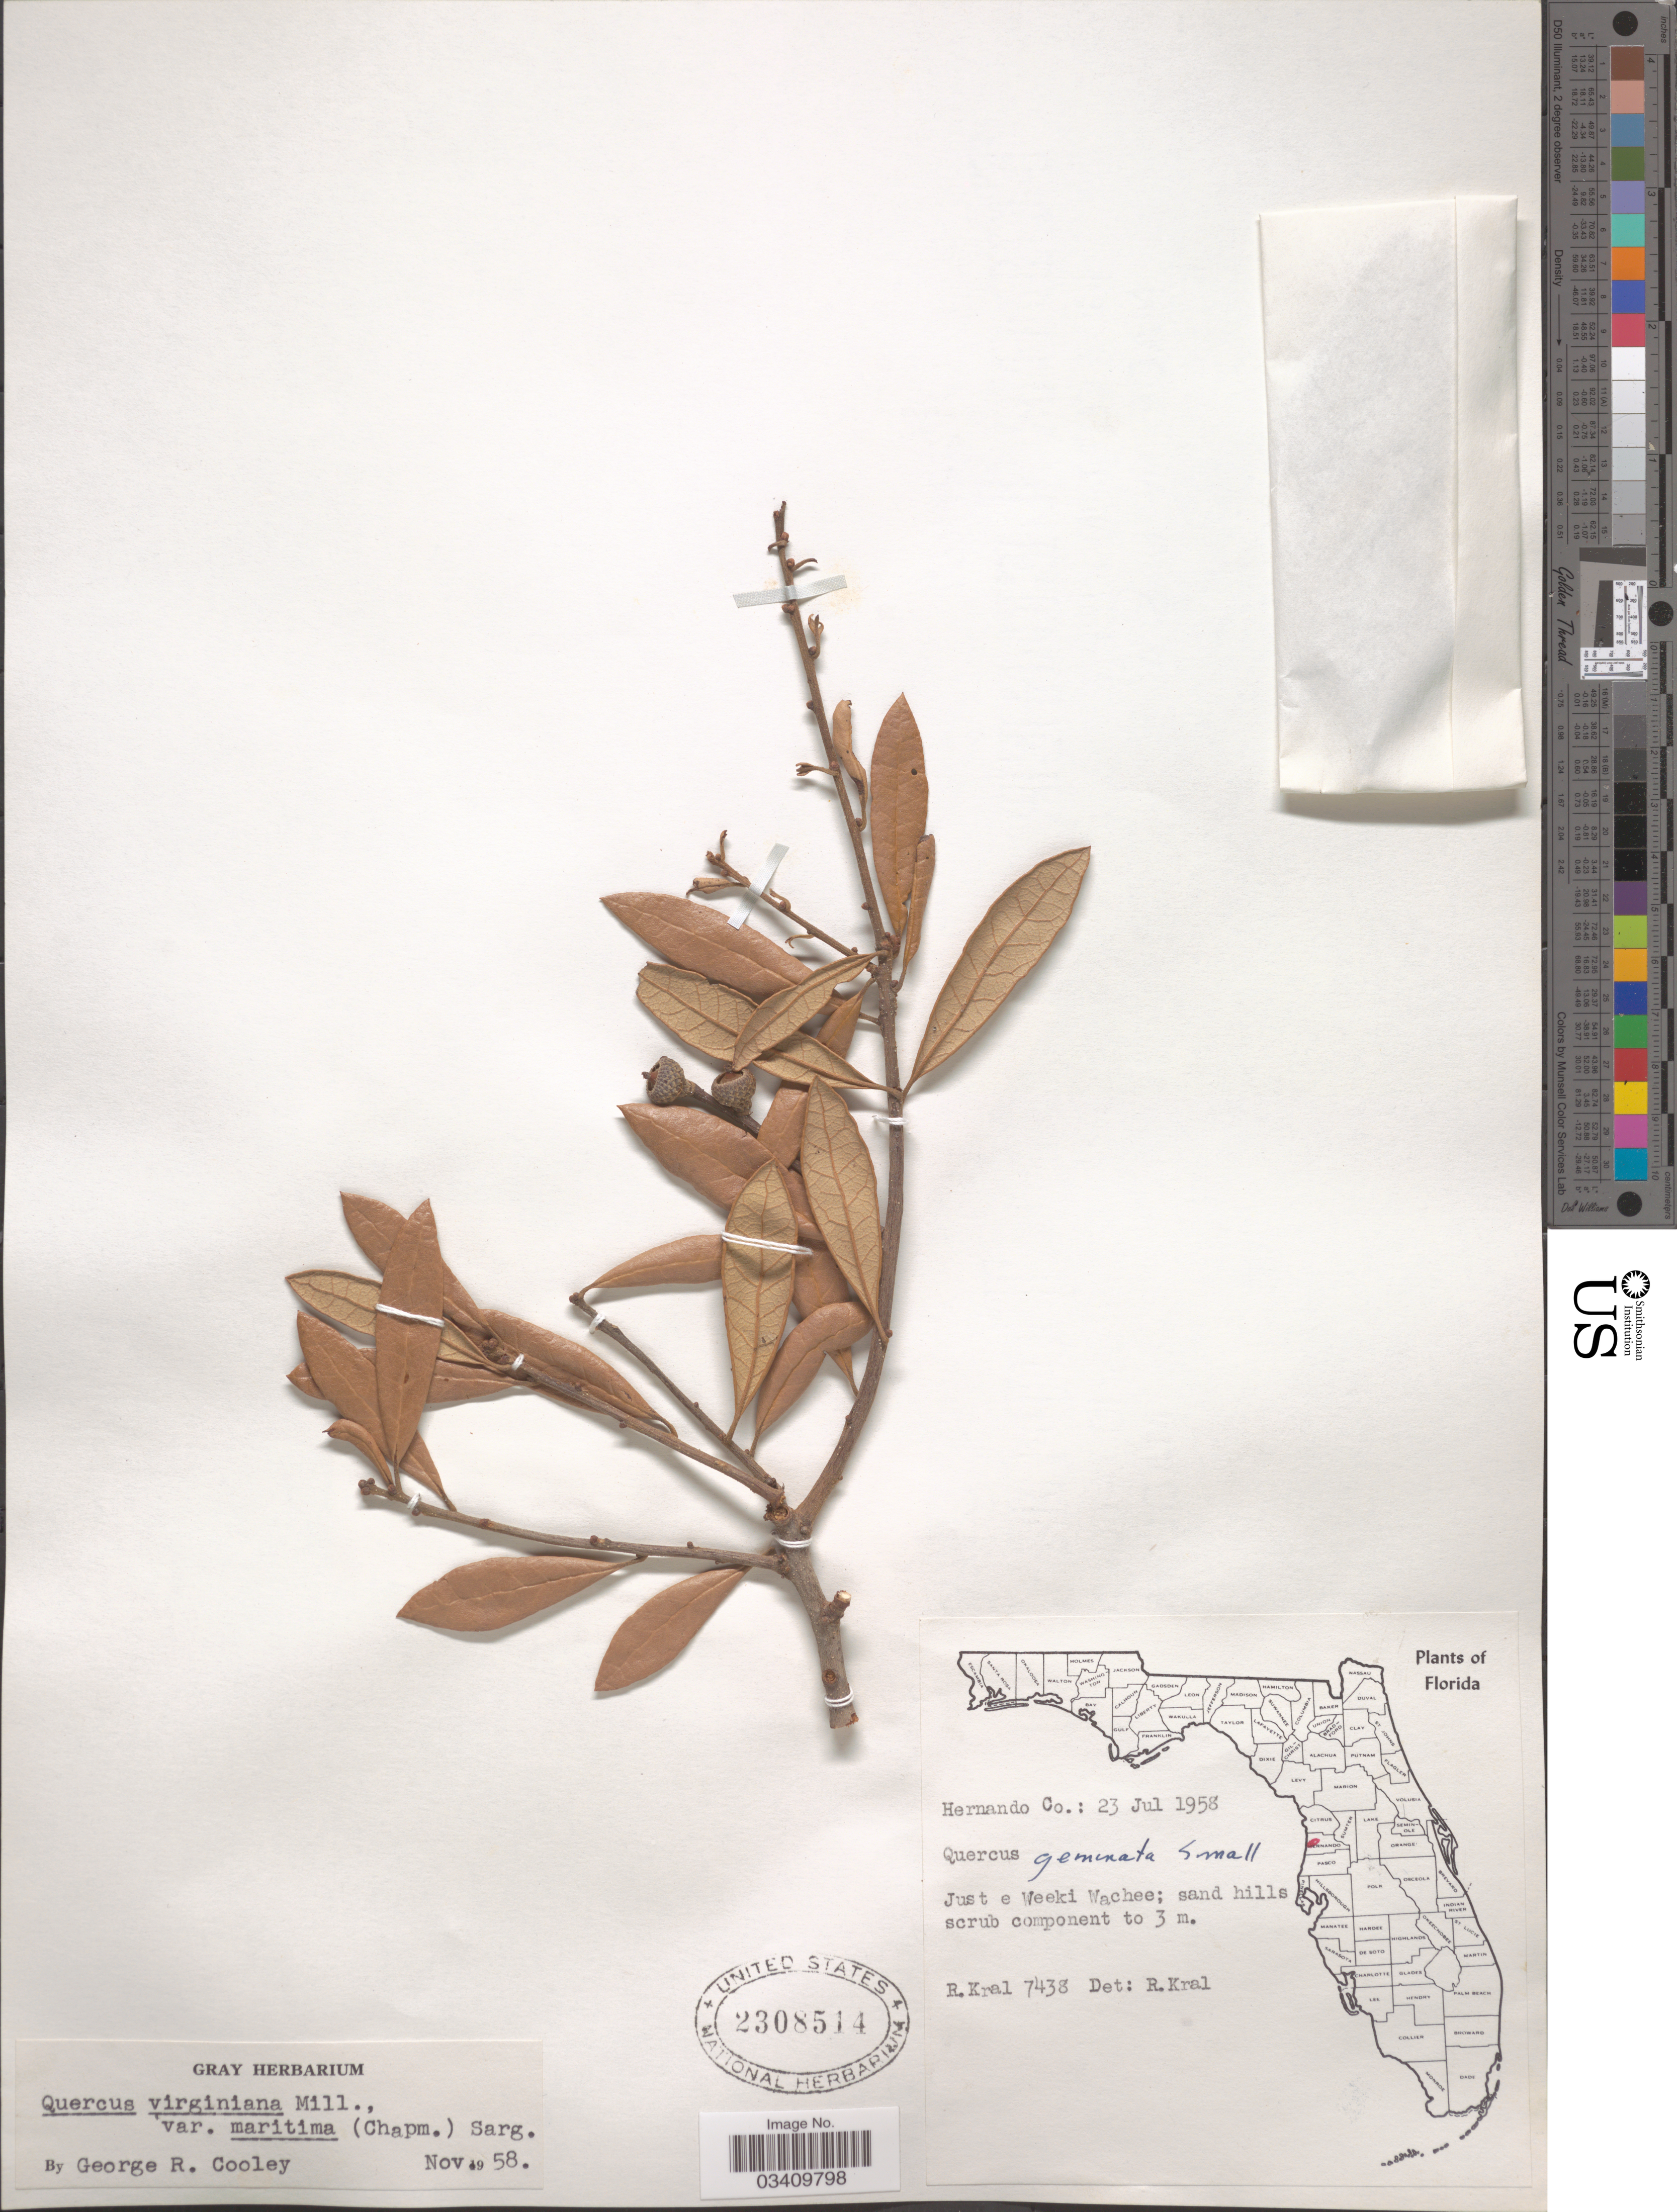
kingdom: Plantae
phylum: Tracheophyta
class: Magnoliopsida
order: Fagales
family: Fagaceae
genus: Quercus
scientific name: Quercus virginiana var. maritima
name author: (Michx.) Sarg.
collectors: R. Kral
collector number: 7438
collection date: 1958-07-23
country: United States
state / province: Florida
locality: Hernando Co. Just e Weeki Wachee.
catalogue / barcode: US 2308514